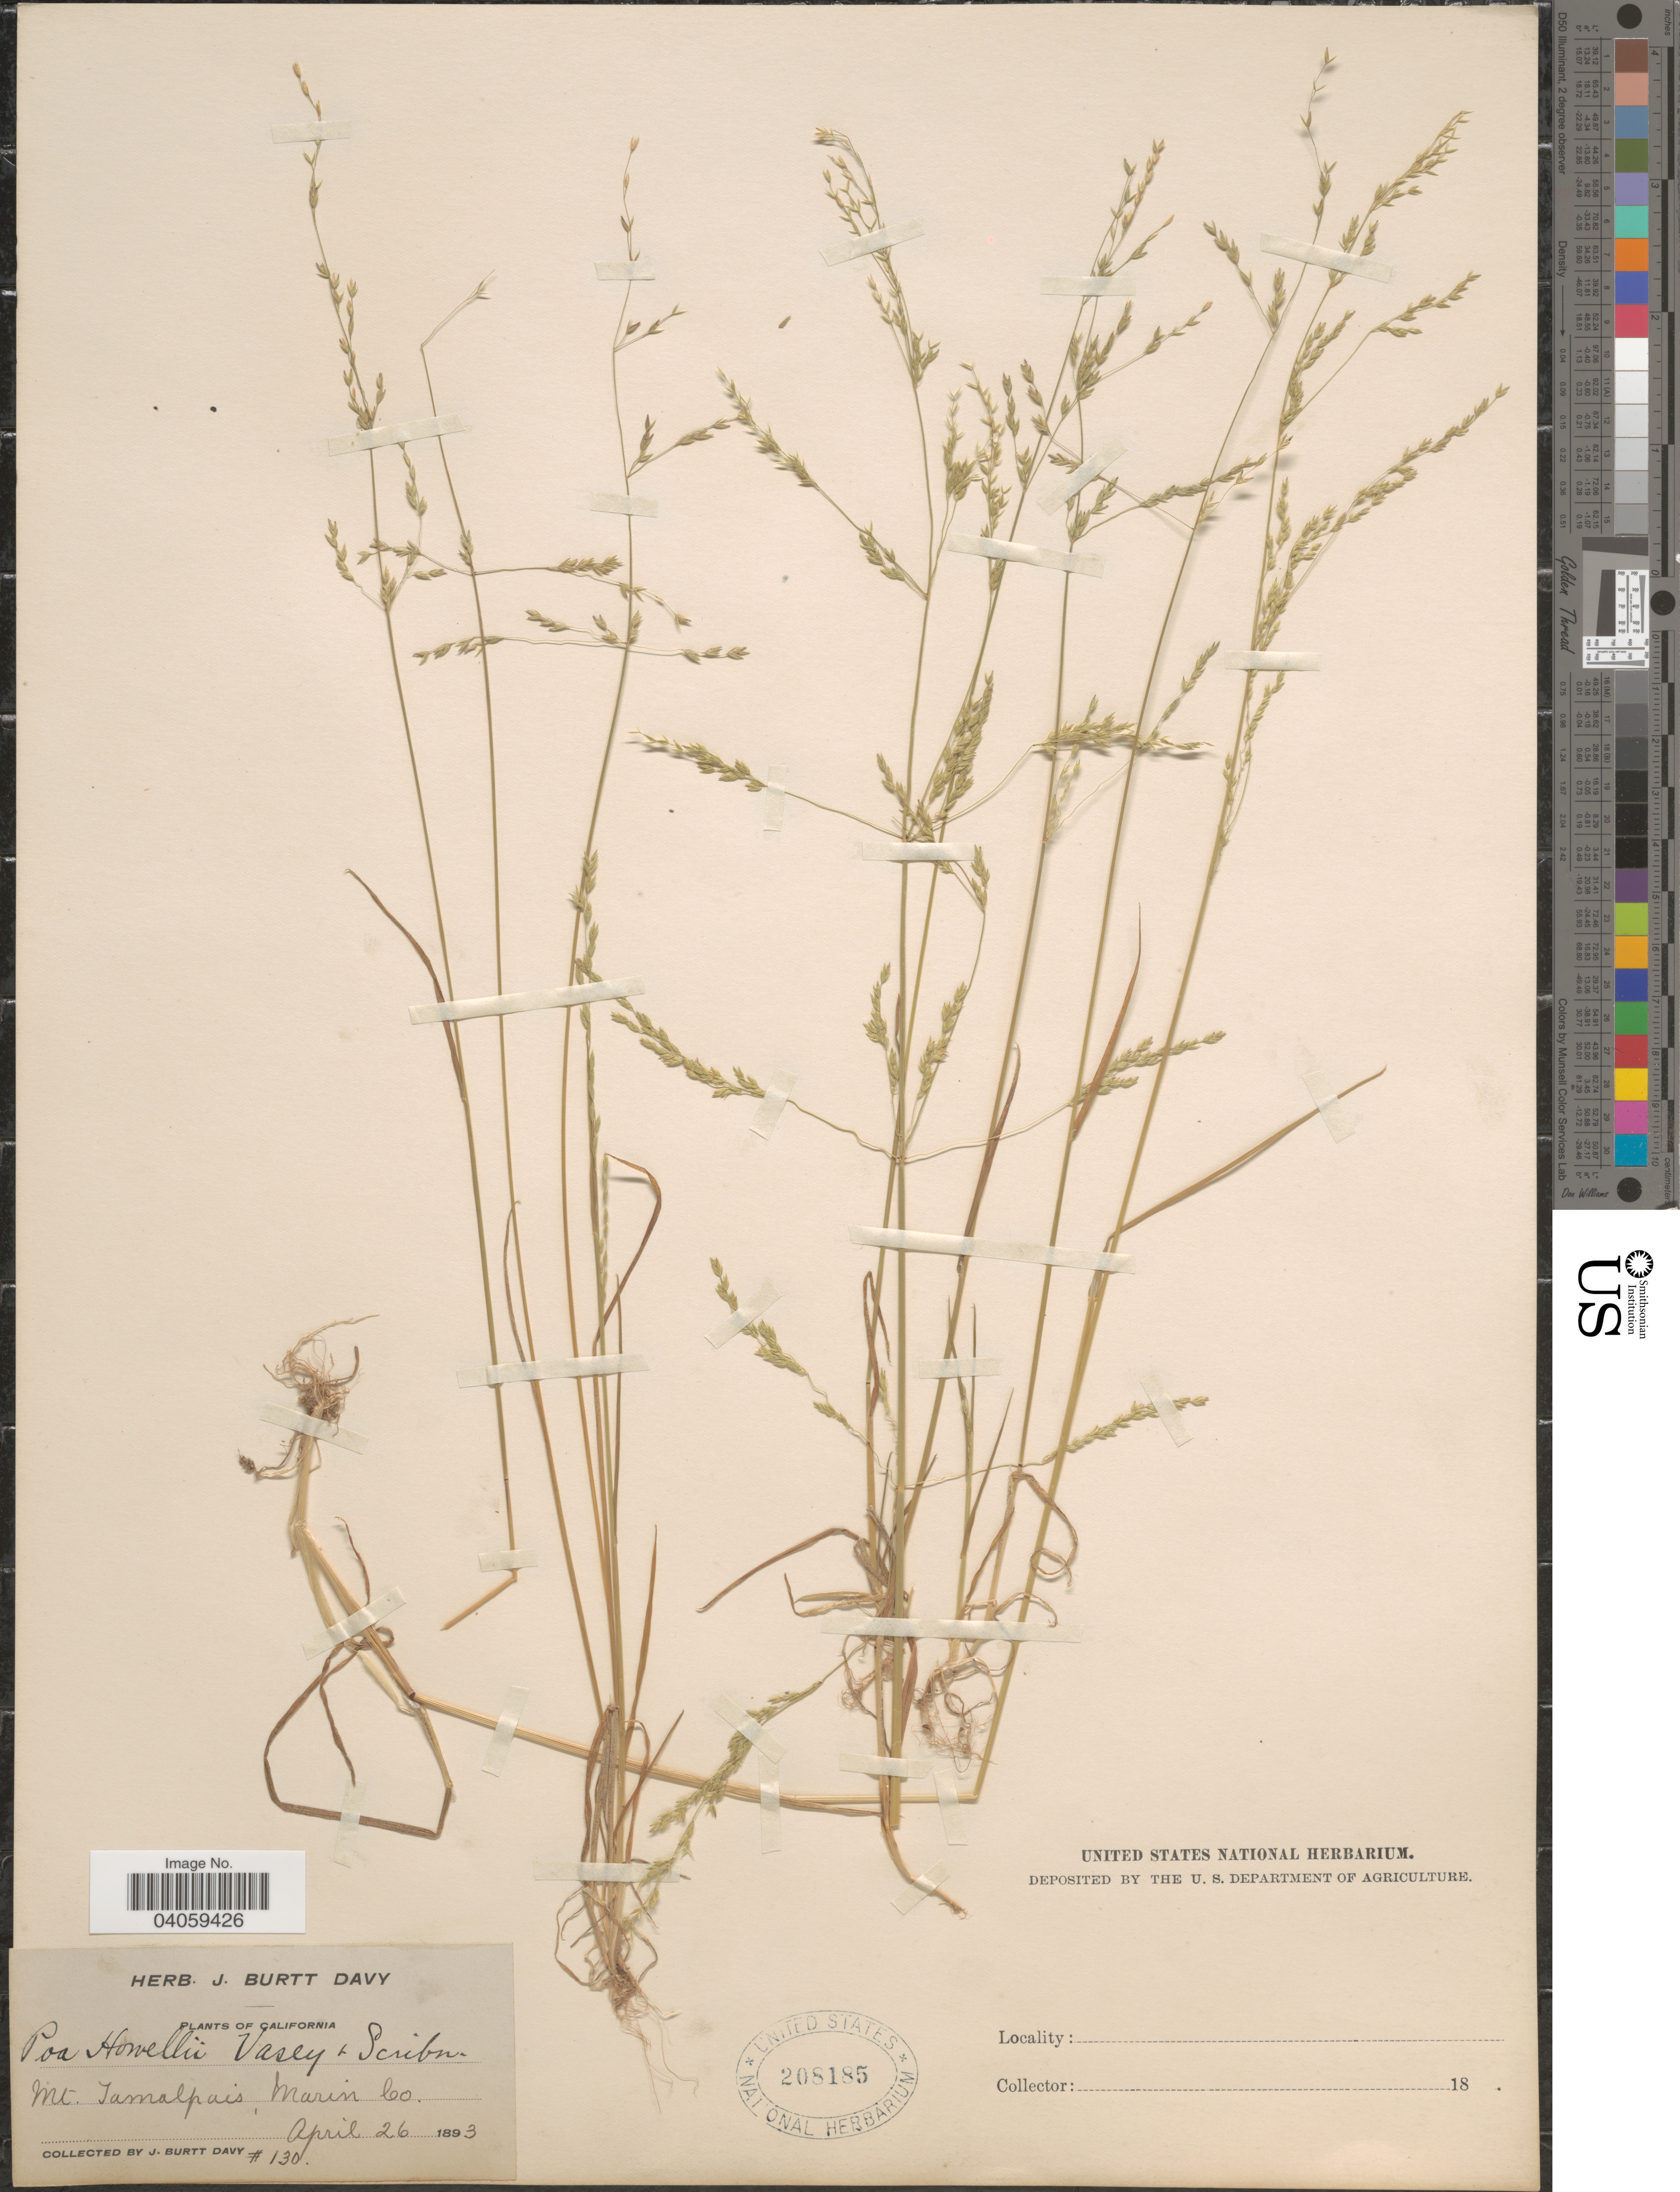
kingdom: Plantae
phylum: Tracheophyta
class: Liliopsida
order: Poales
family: Poaceae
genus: Poa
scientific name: Poa howellii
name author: Vasey & Scribn.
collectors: J. Burtt Davy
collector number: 130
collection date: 1893-04-26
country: United States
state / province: California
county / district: Marin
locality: Mt. Tamalpais, Marin Co.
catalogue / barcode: US 208185